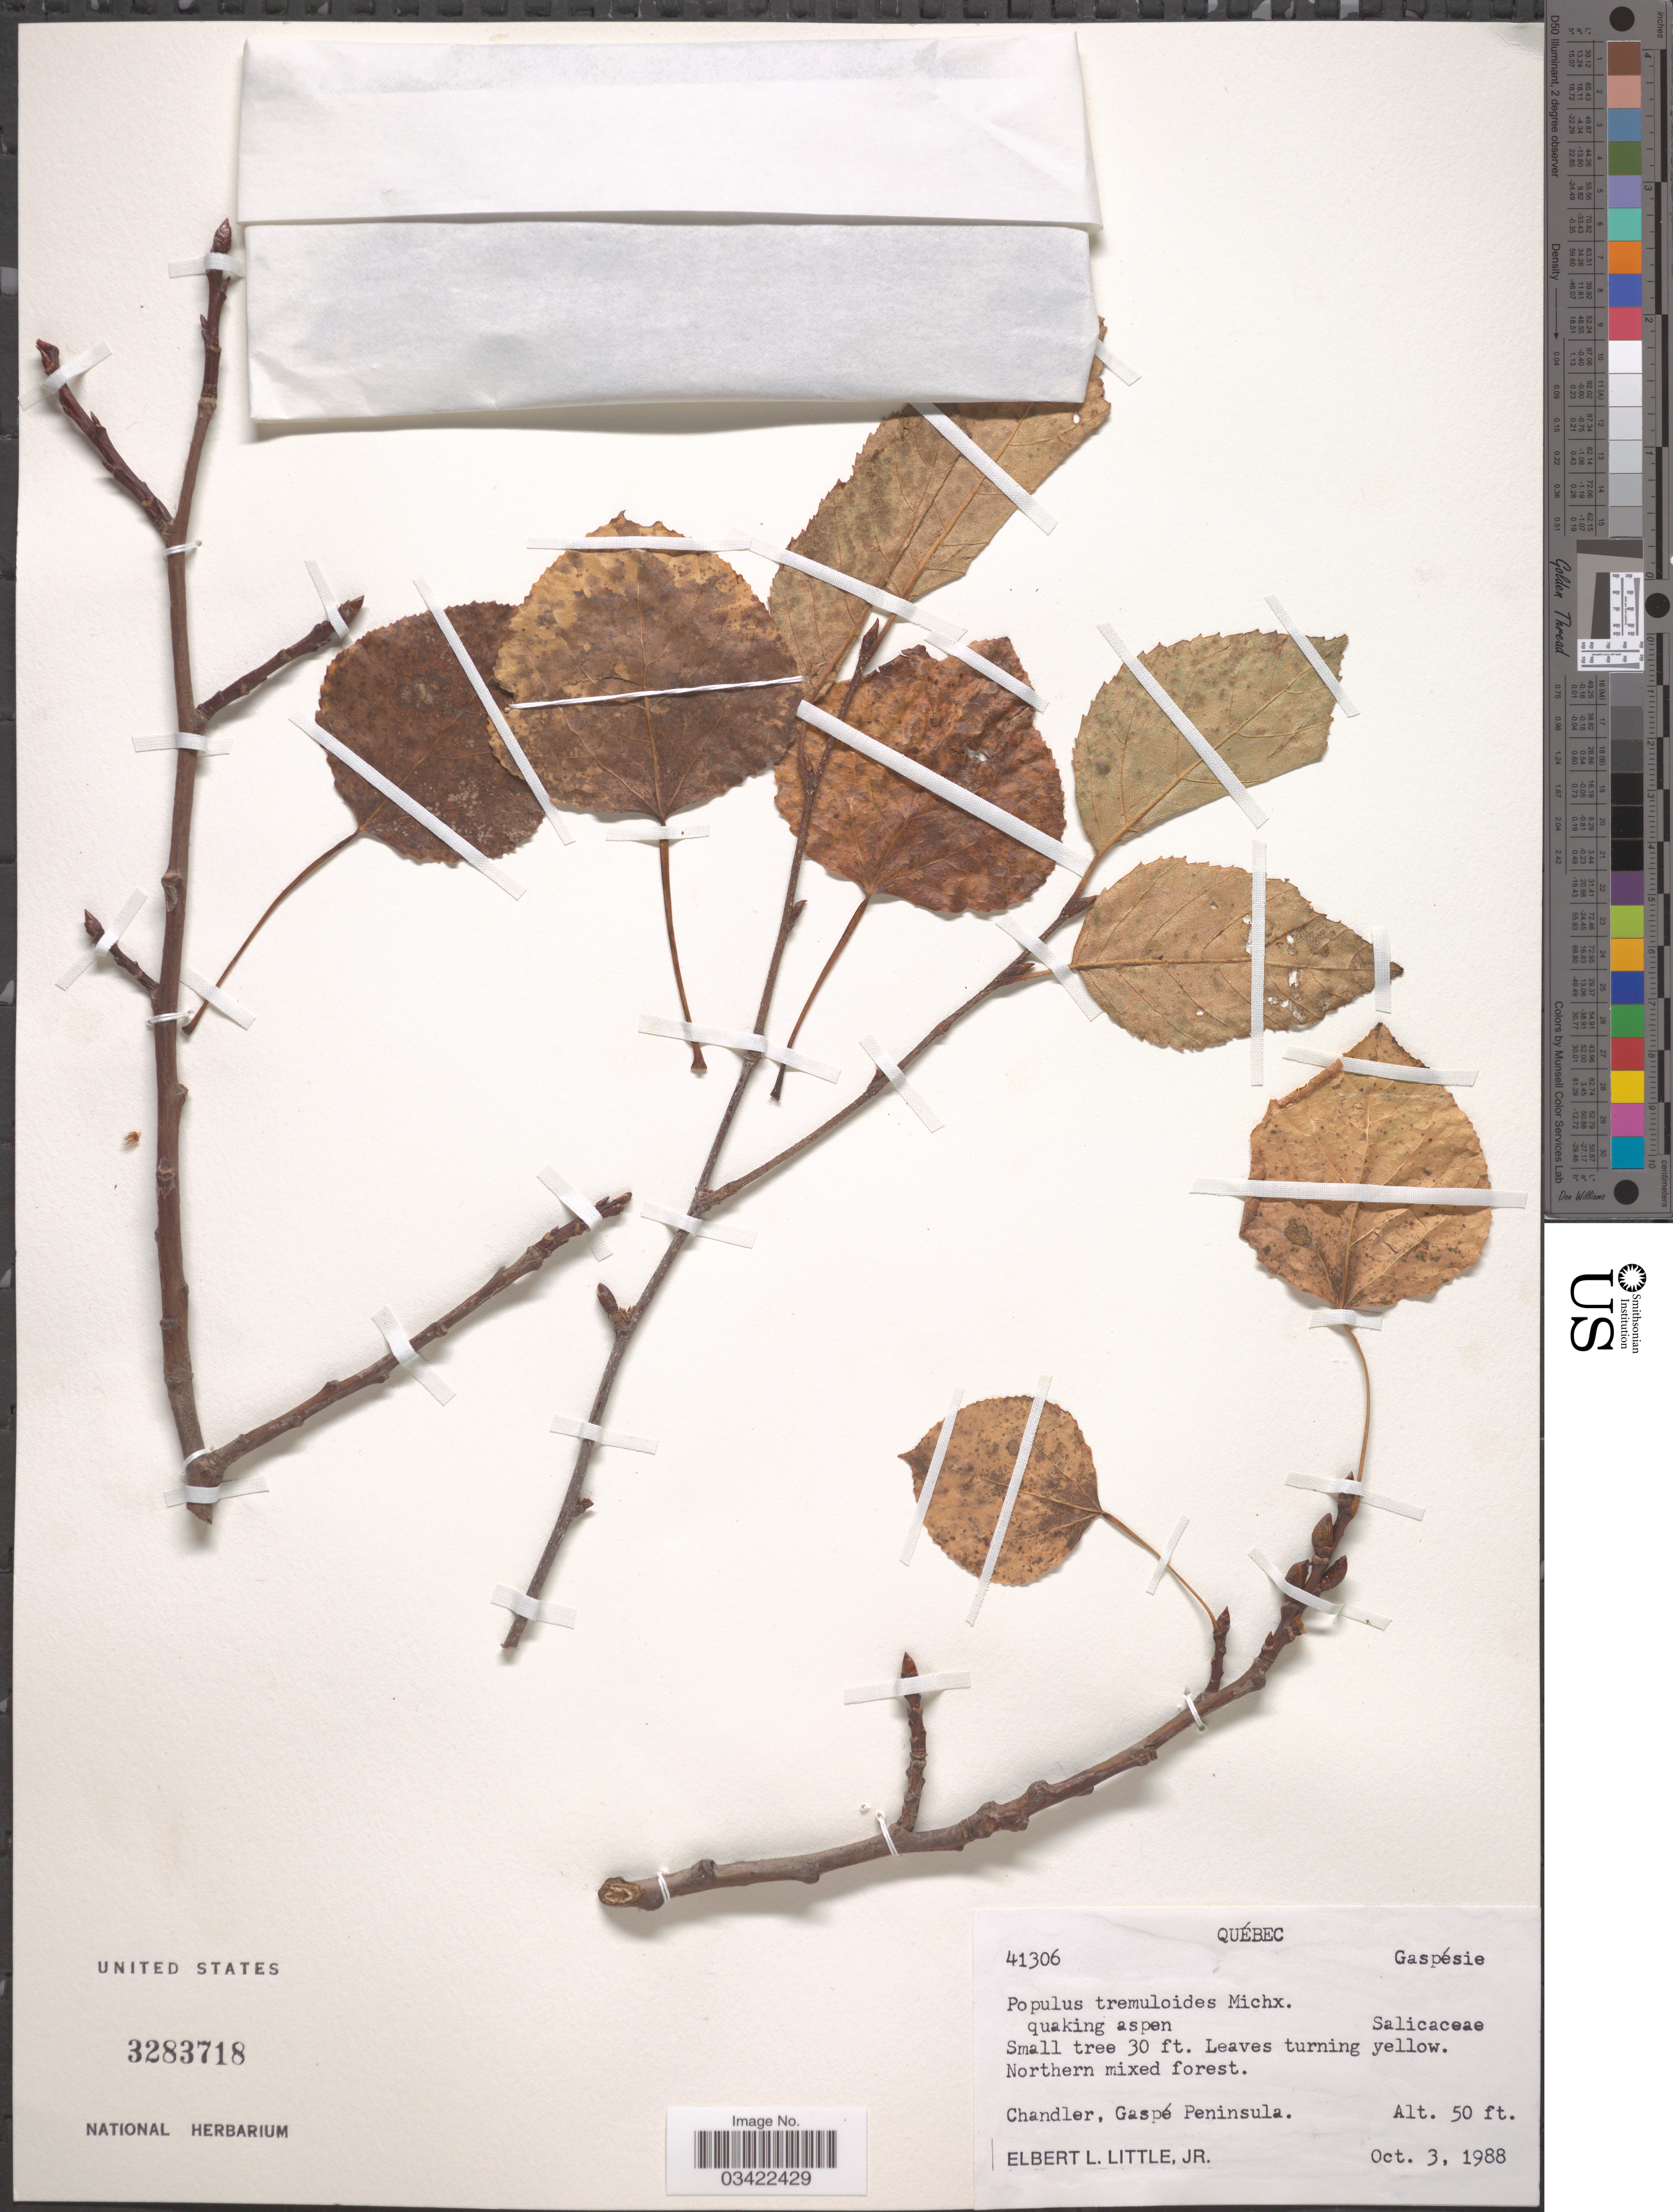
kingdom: Plantae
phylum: Tracheophyta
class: Magnoliopsida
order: Malpighiales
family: Salicaceae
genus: Populus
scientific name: Populus tremuloides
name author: Michx.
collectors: E. L. Little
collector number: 41306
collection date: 1988-10-03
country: Canada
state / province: Quebec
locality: Gaspésie. Chandler, Gaspé Peninsula.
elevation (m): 15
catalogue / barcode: US 3283718